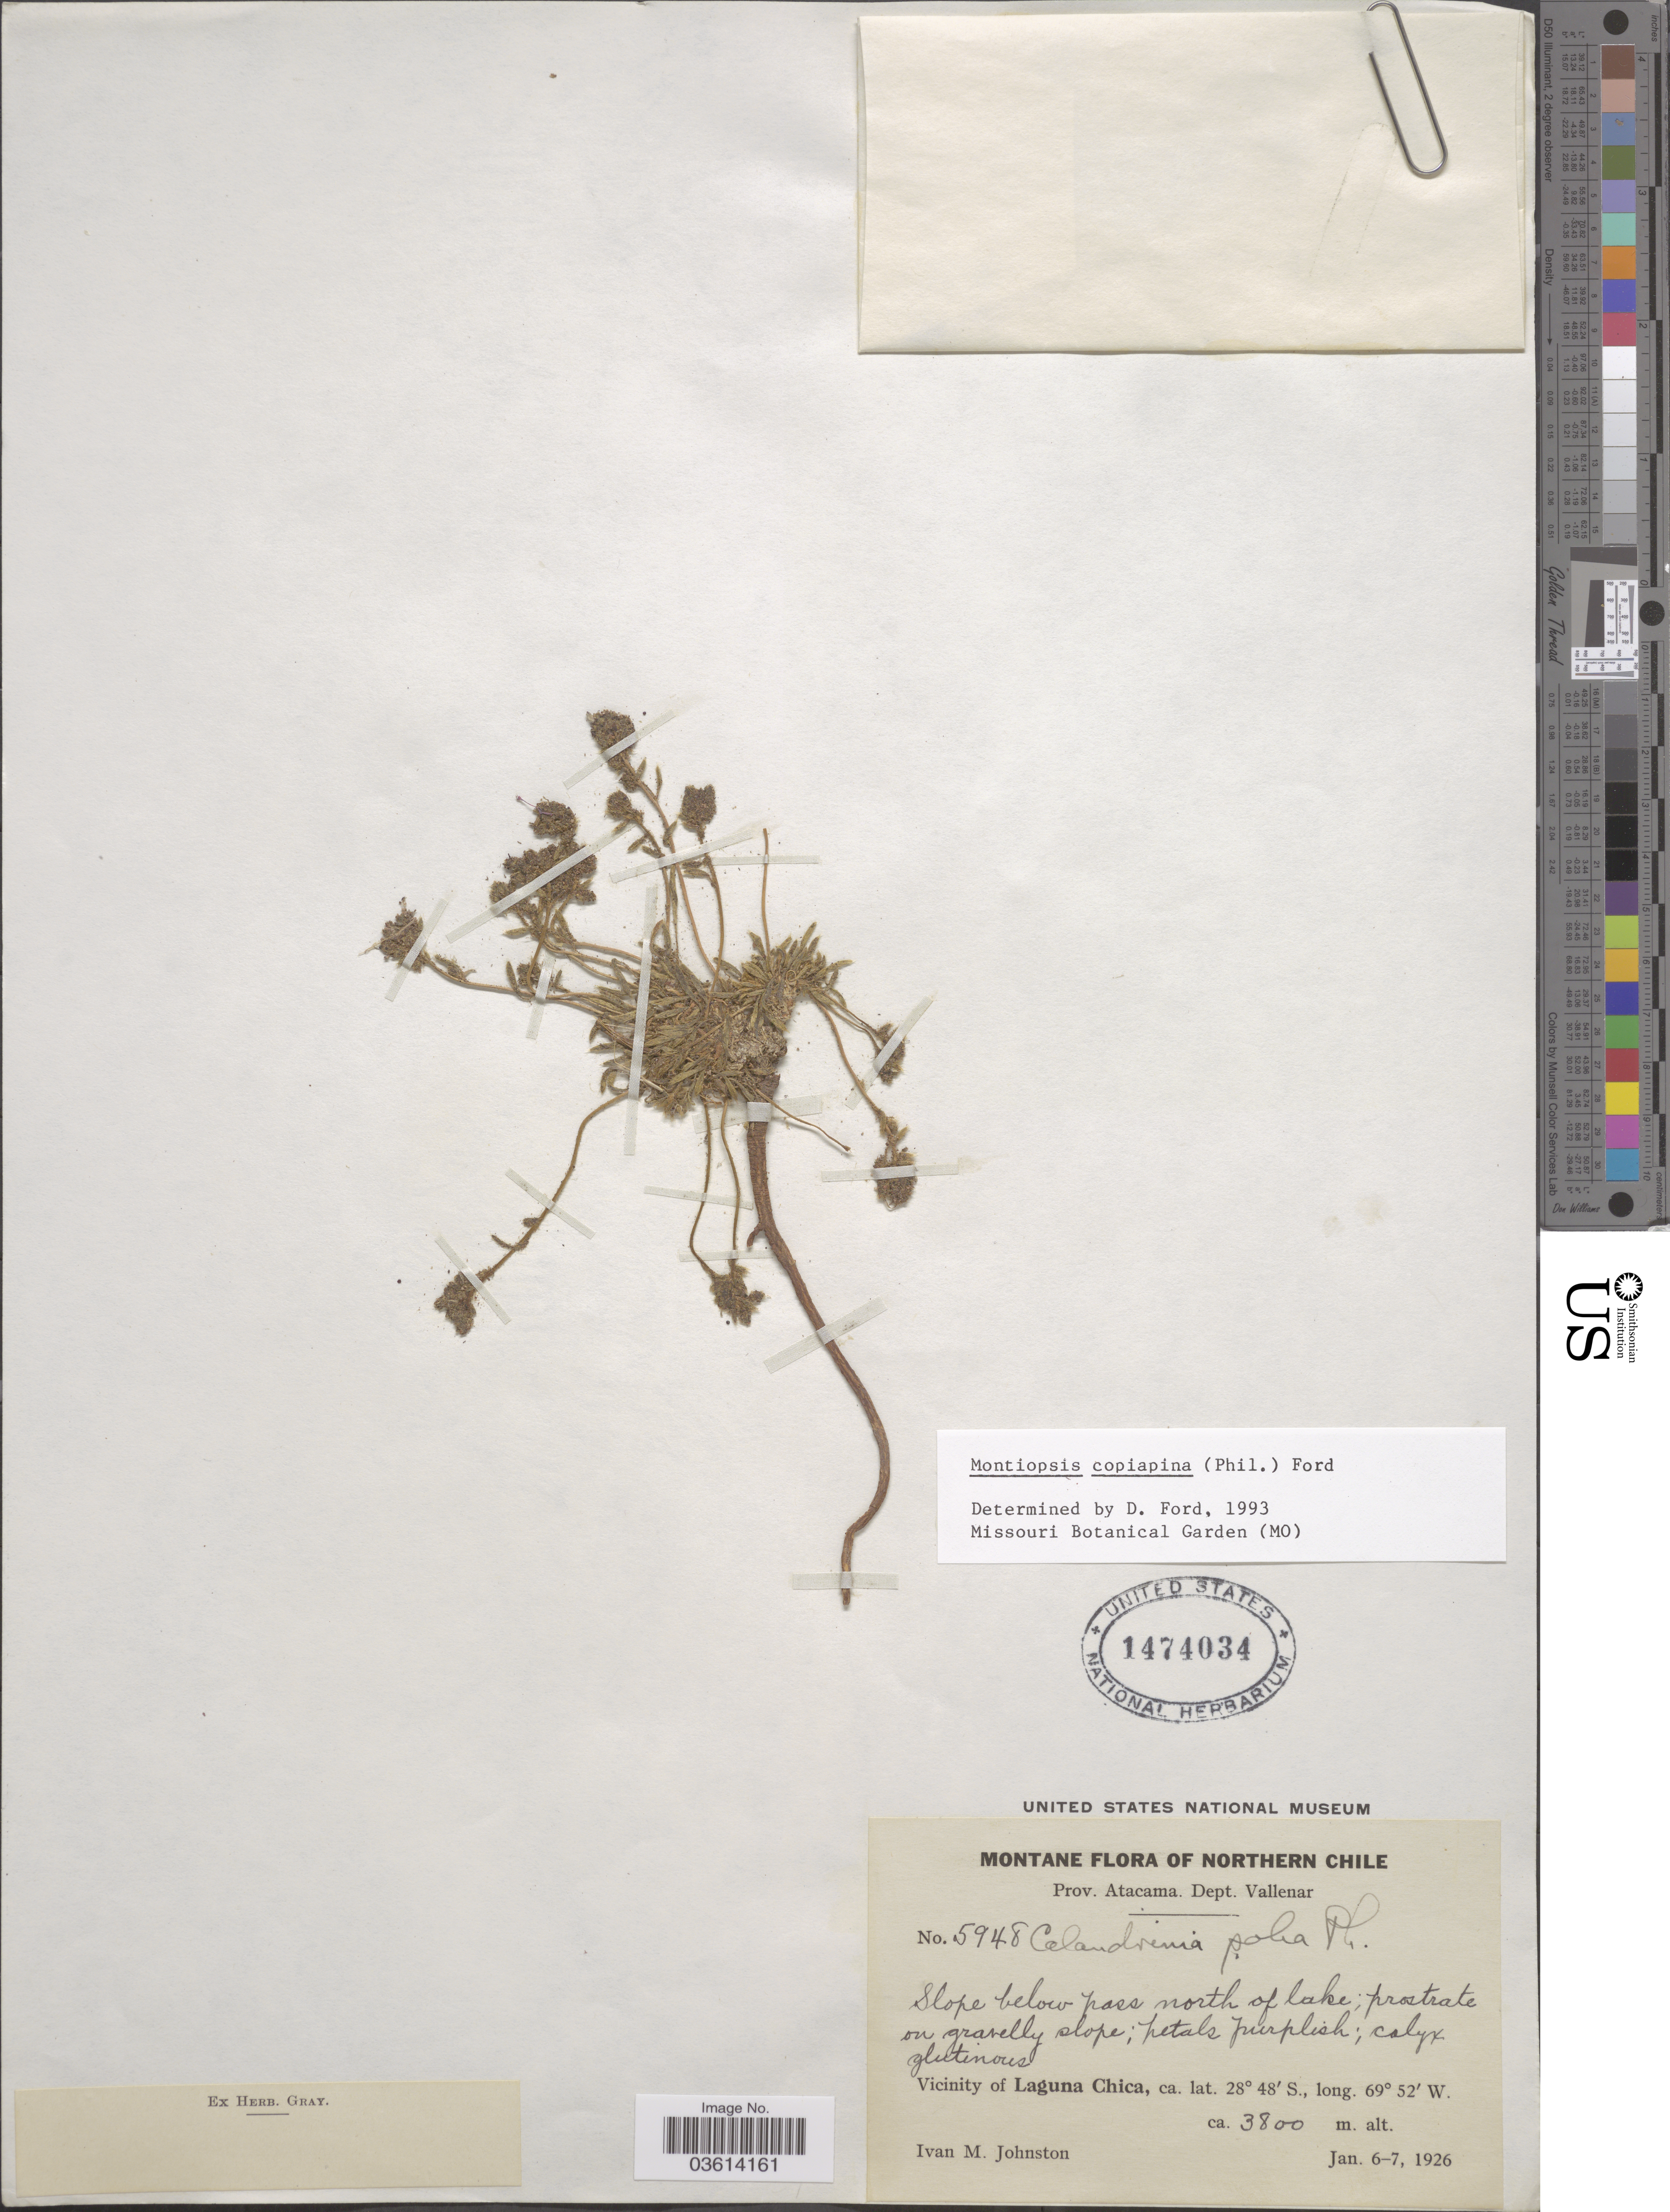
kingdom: Plantae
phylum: Tracheophyta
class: Magnoliopsida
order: Caryophyllales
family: Montiaceae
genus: Montiopsis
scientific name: Montiopsis copiapina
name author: (Phil.) D.I. Ford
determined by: Ford, D.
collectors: I.M. Johnston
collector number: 5948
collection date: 1926-01-06/1926-01-07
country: Chile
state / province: Atacama (III)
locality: Northern Chile. Prov. Atacama. Dept. Vallenar. Vicinity of Laguna Chica.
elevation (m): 3800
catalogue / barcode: US 1474034